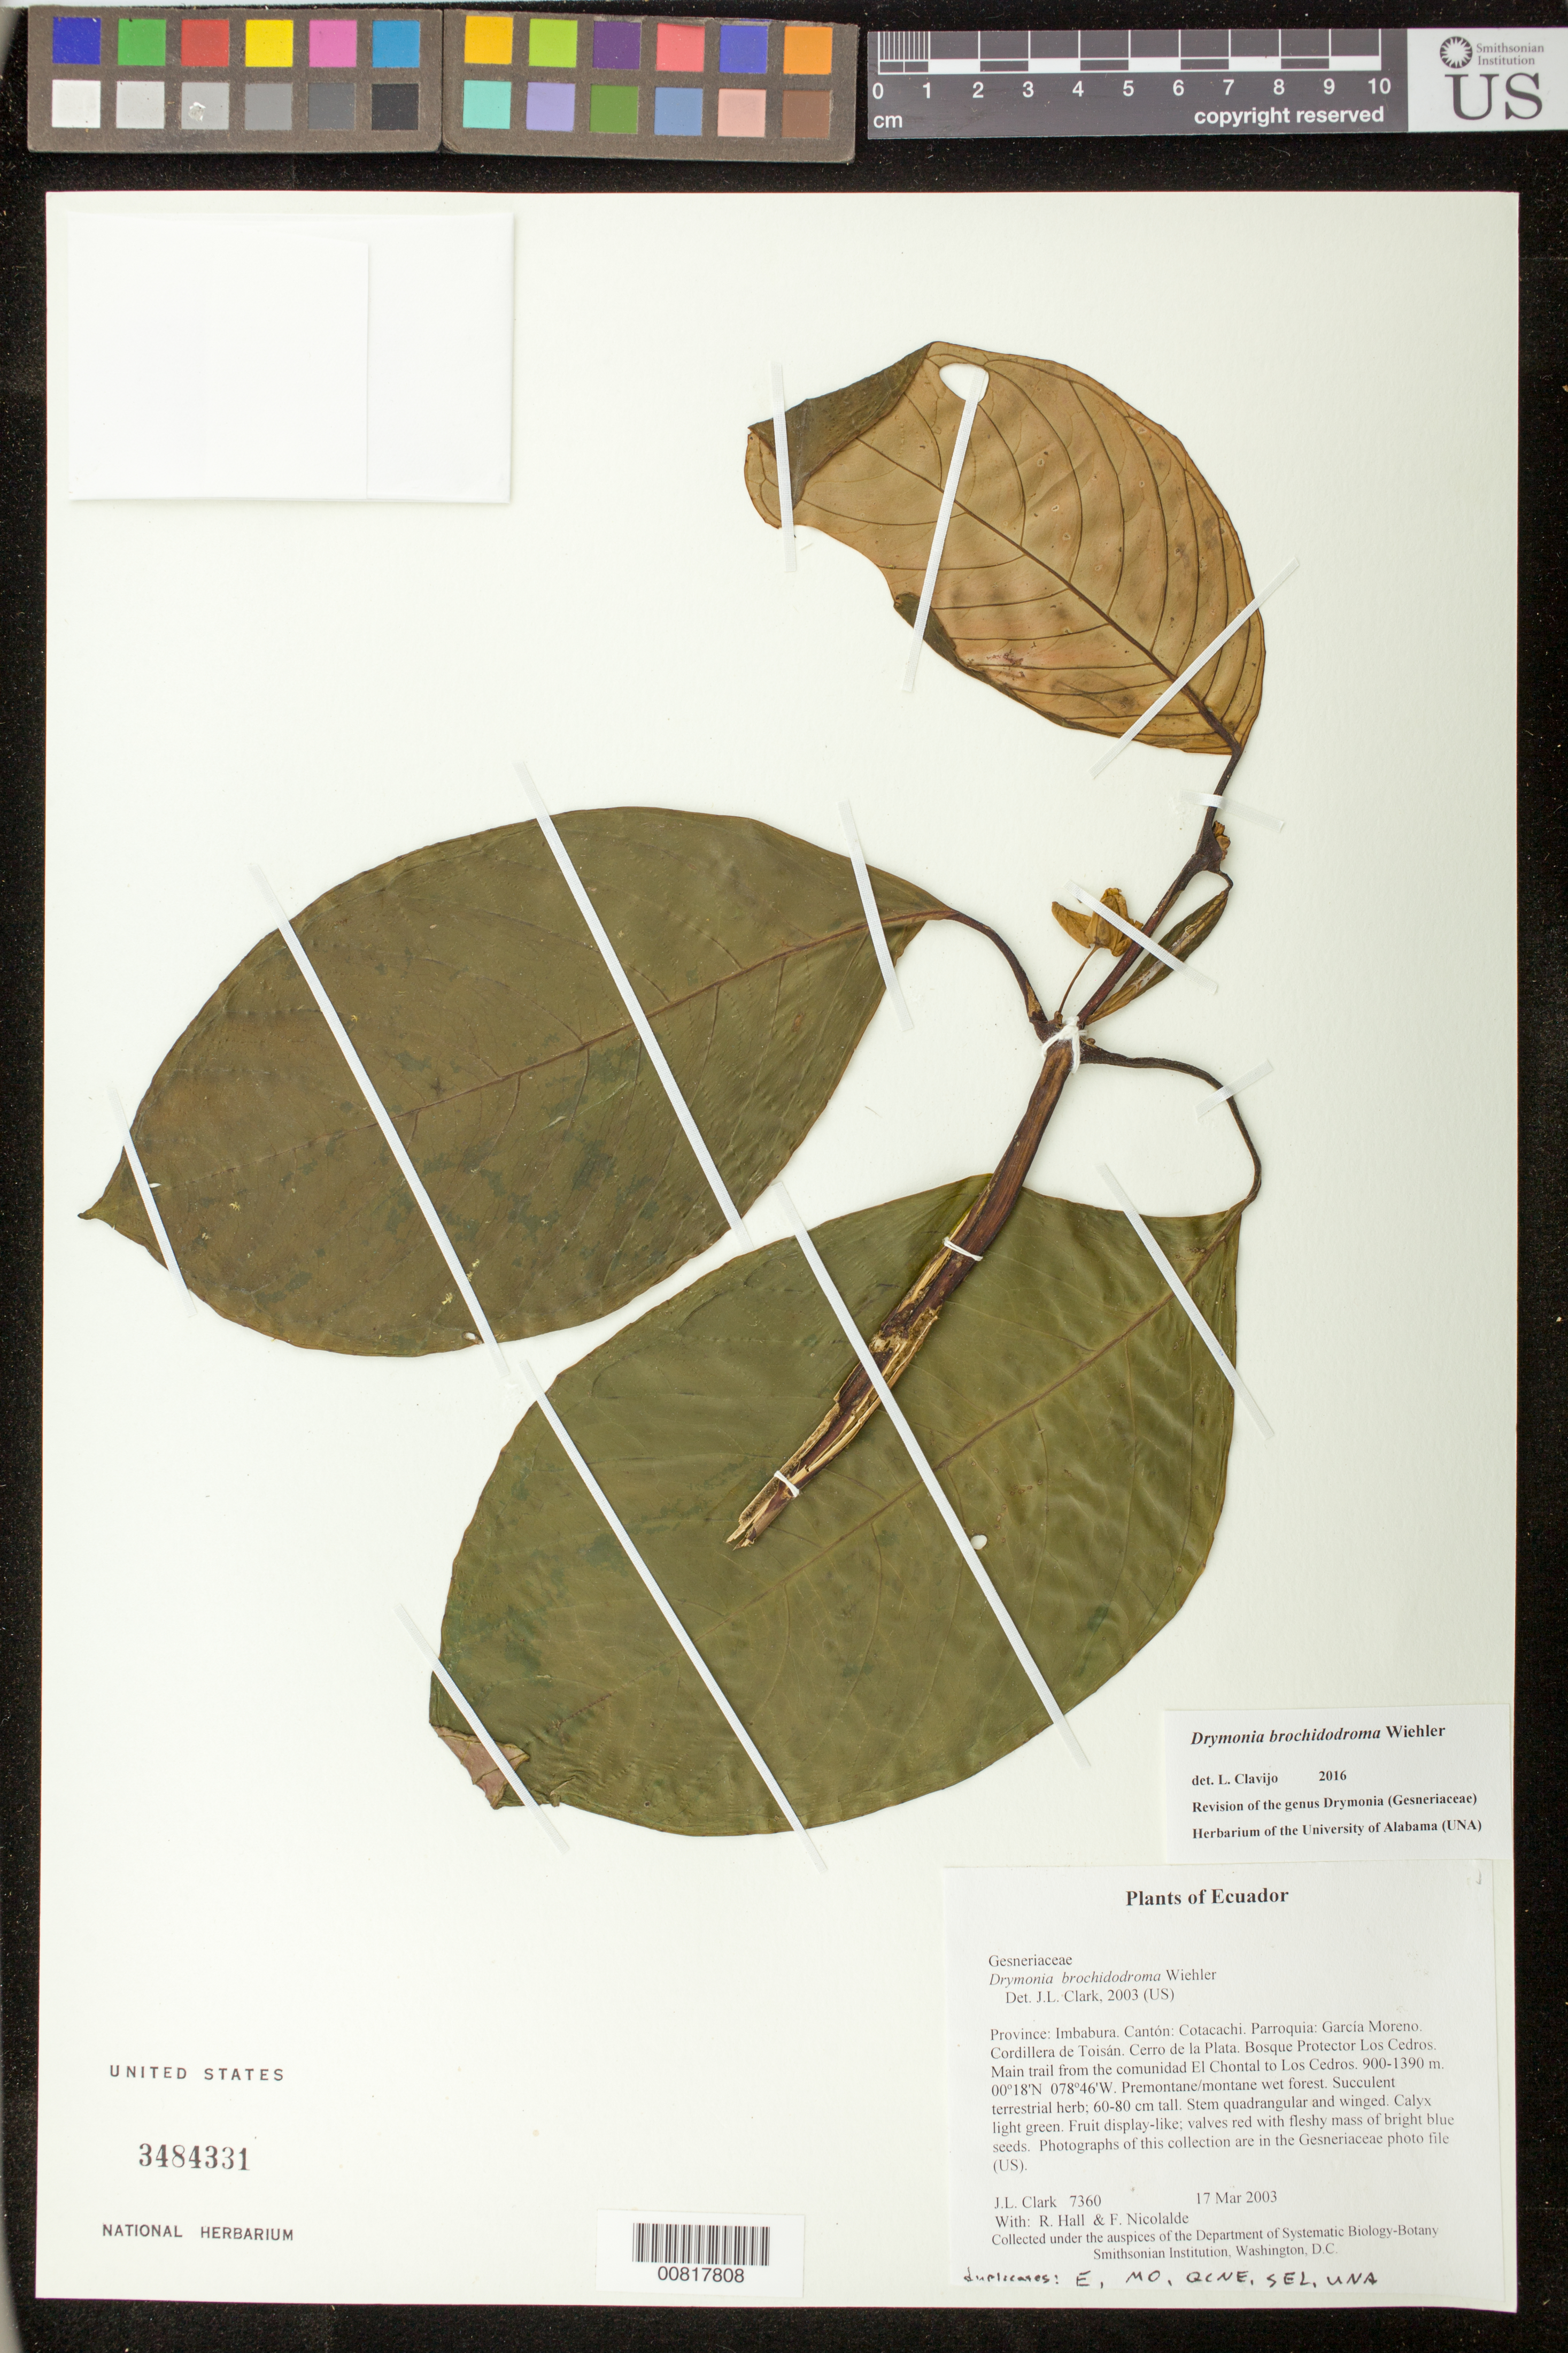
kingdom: Plantae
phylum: Tracheophyta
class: Magnoliopsida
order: Lamiales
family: Gesneriaceae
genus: Drymonia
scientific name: Drymonia brochidodroma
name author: Wiehler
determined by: Clark, J. L., (SEL), The Marie Selby Botanical Garden (UNITED STATES)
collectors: J. L. Clark, R. Hall & F. Nicolalde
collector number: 7360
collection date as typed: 17 Mar 2003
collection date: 2003-03-17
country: Ecuador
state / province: Imbabura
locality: Cotacachi. Parroquia: García Moreno. Cordillera de Toisán. Cerro de la Plata. Bosque Protector Los Cedros. Main trail from the comunidad El Chontal to Los Cedros.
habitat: Premontane/montane wet forest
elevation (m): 900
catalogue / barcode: US 3484331